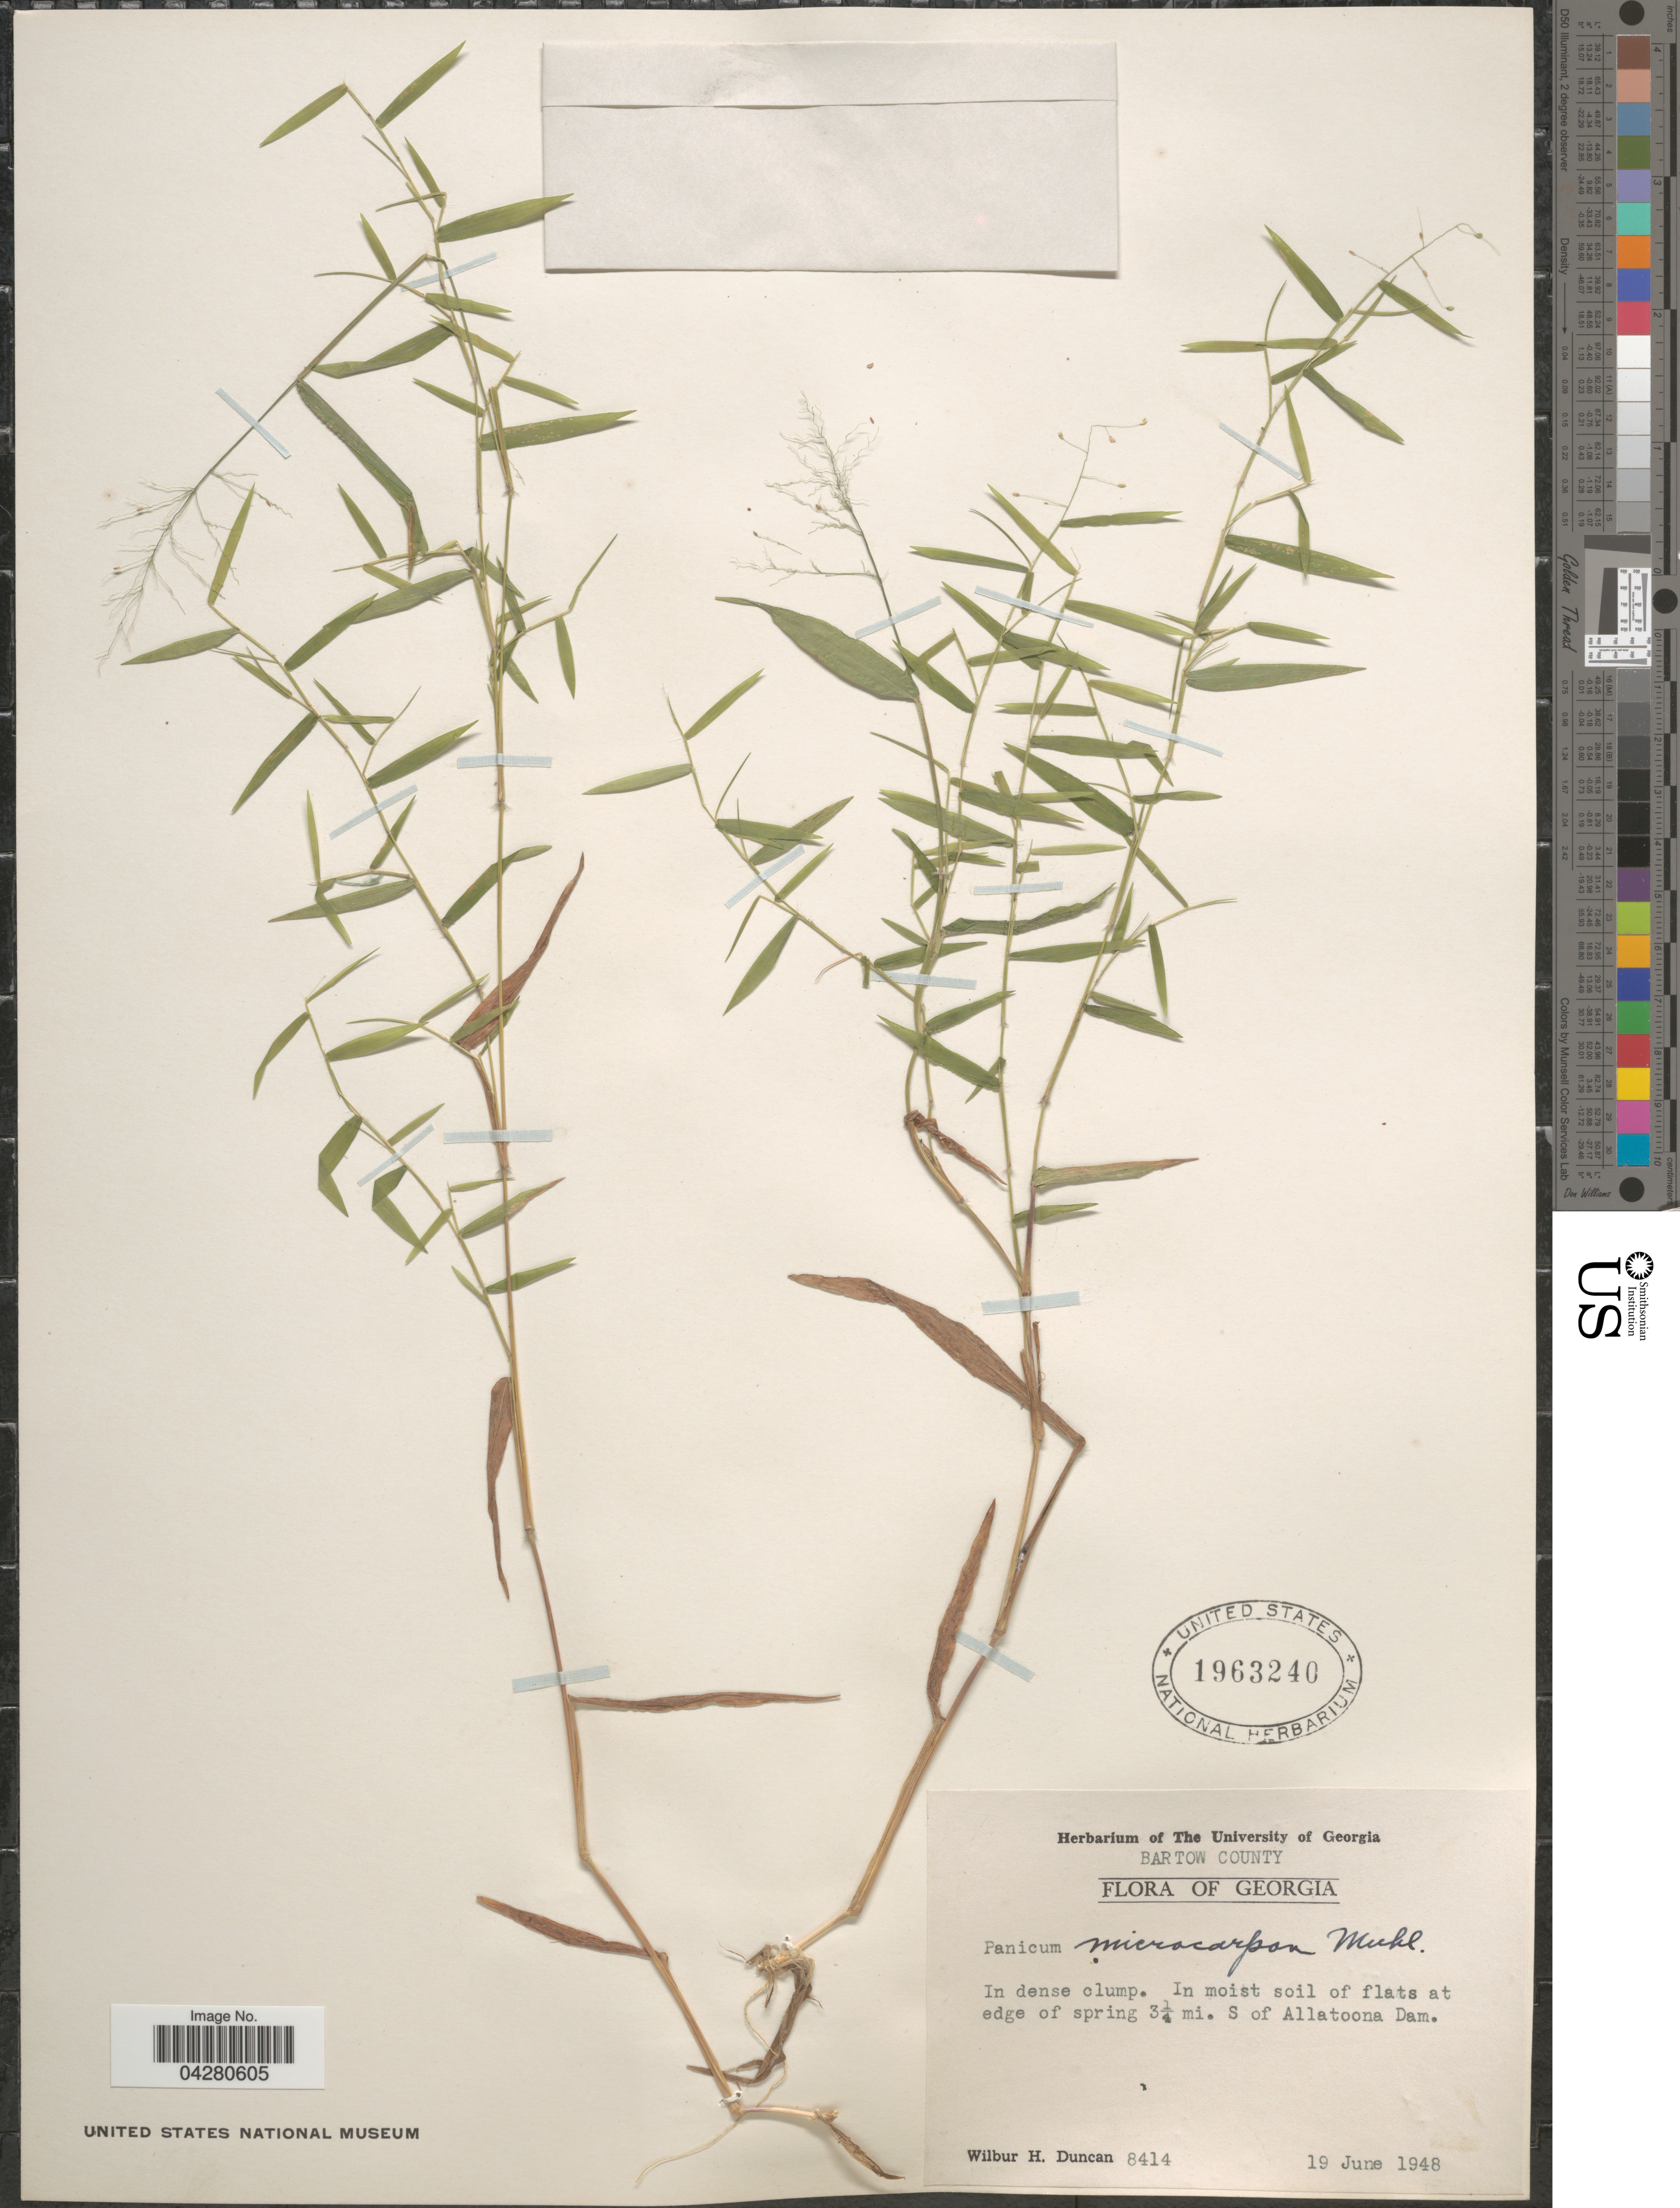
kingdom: Plantae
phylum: Tracheophyta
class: Liliopsida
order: Poales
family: Poaceae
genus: Dichanthelium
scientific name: Dichanthelium dichotomum var. dichotomum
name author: (L.) Gould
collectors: W. H. Duncan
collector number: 8414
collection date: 1948-06-19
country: United States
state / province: Georgia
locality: Bartow County. Edge of spring 3¼ mi. S of Allatoona Dam.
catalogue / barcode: US 1963240